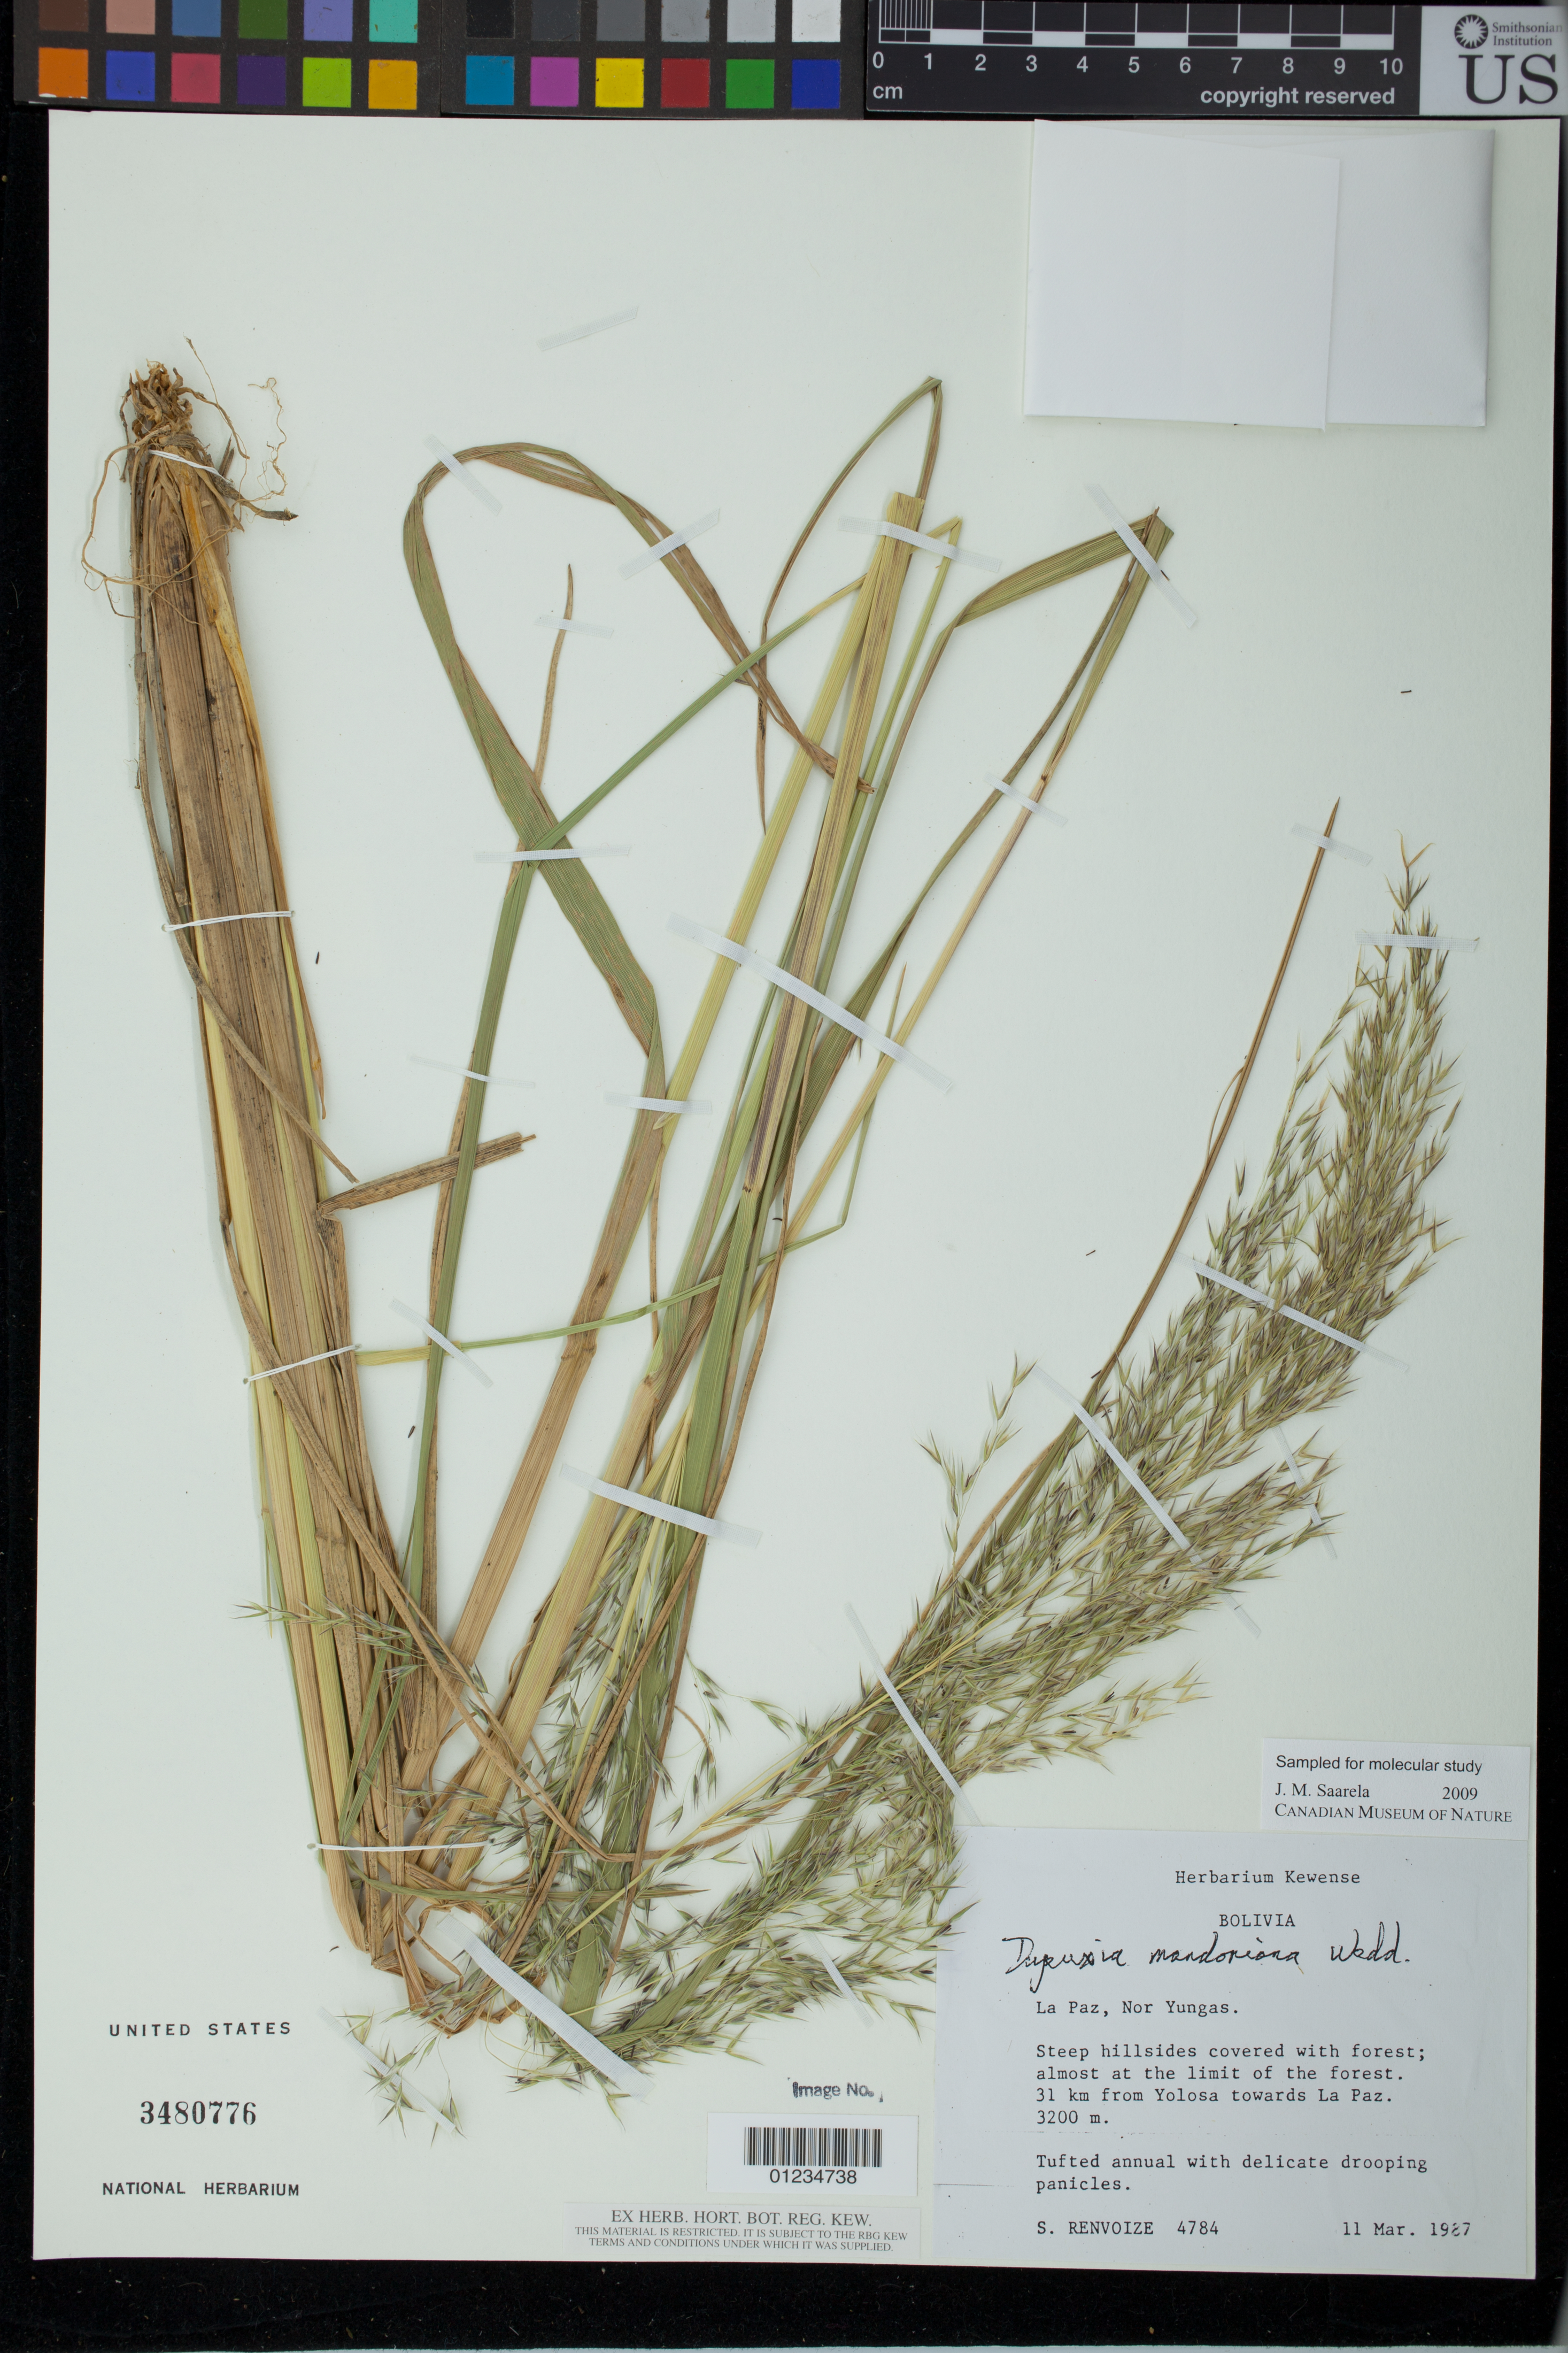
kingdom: Plantae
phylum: Tracheophyta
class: Liliopsida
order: Poales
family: Poaceae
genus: Deyeuxia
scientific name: Deyeuxia mandoniana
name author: Wedd.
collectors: S. A. Renvoize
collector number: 4784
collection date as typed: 11 Mar 1987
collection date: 1987-03-11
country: Bolivia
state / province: La Paz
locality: Nor Yungas. 31 km from Yolosa towards La Paz.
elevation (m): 3200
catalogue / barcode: US 3480776